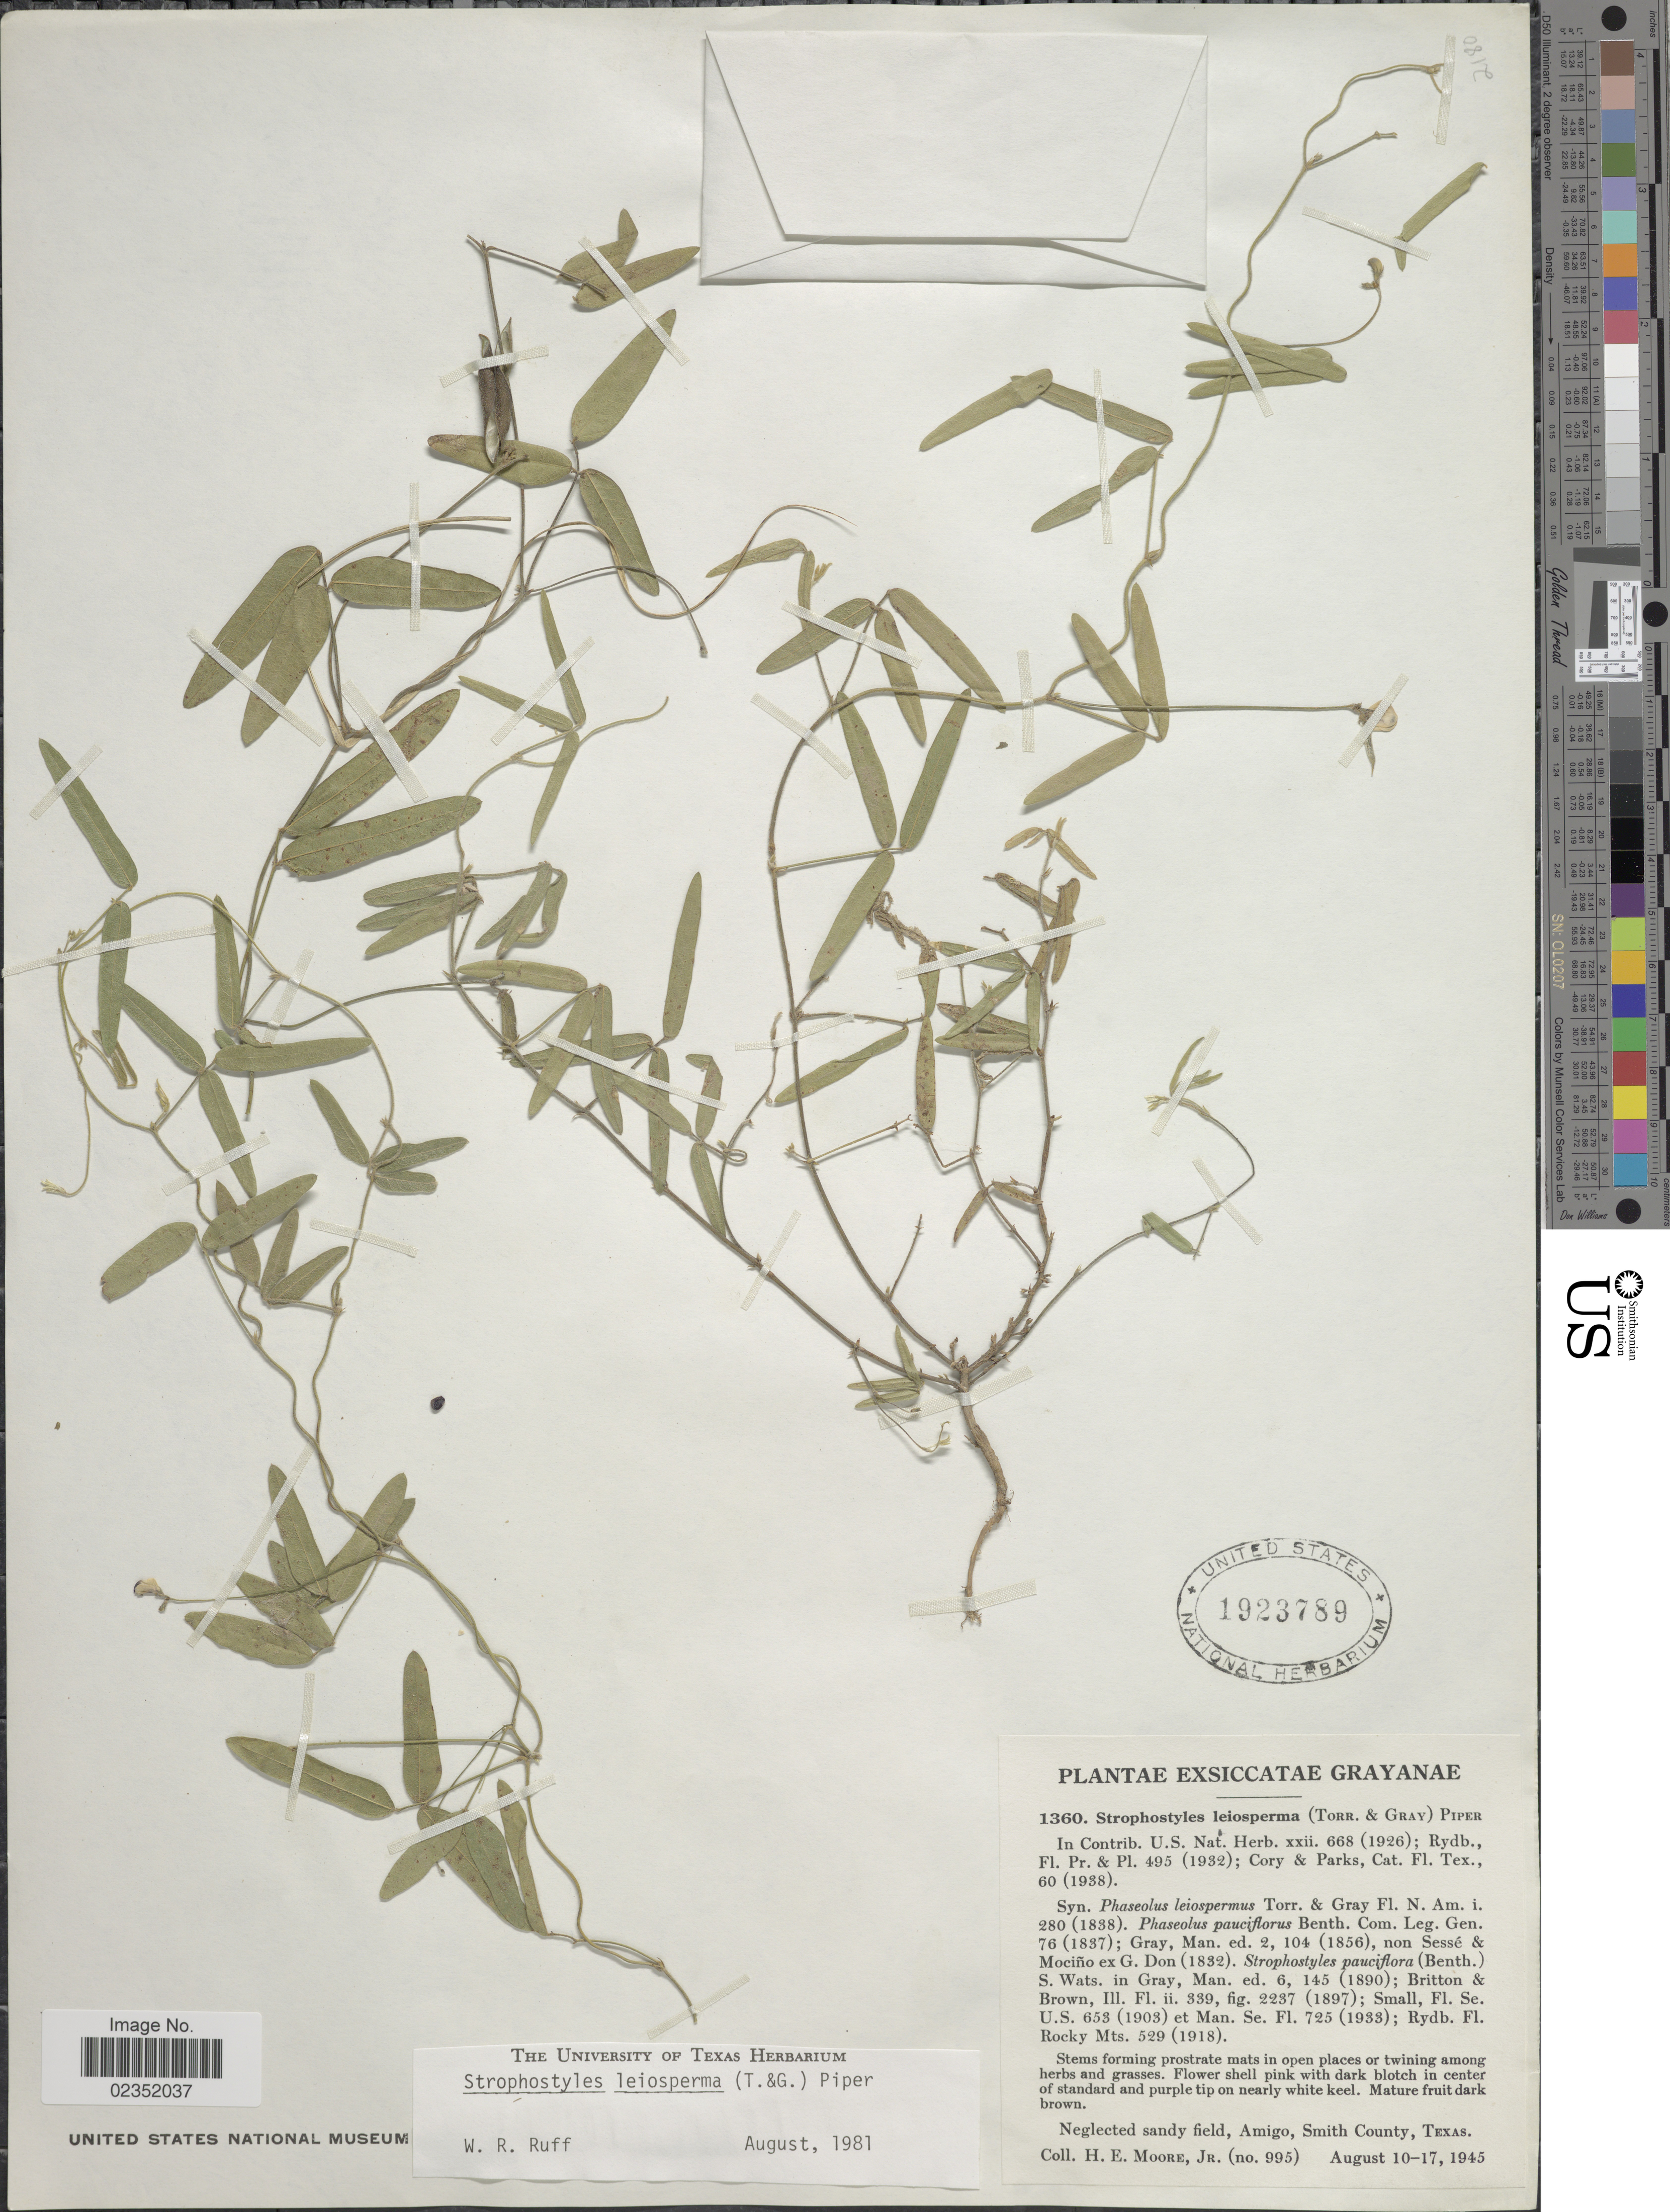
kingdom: Plantae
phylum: Tracheophyta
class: Magnoliopsida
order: Fabales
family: Fabaceae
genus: Strophostyles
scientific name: Strophostyles leiosperma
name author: (Torr. & A. Gray) Piper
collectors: H. Moore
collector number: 995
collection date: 1945-08-10/1945-08-17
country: United States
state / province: Texas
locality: Neglected sandy field, Amigo, Smith County.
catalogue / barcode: US 1923789